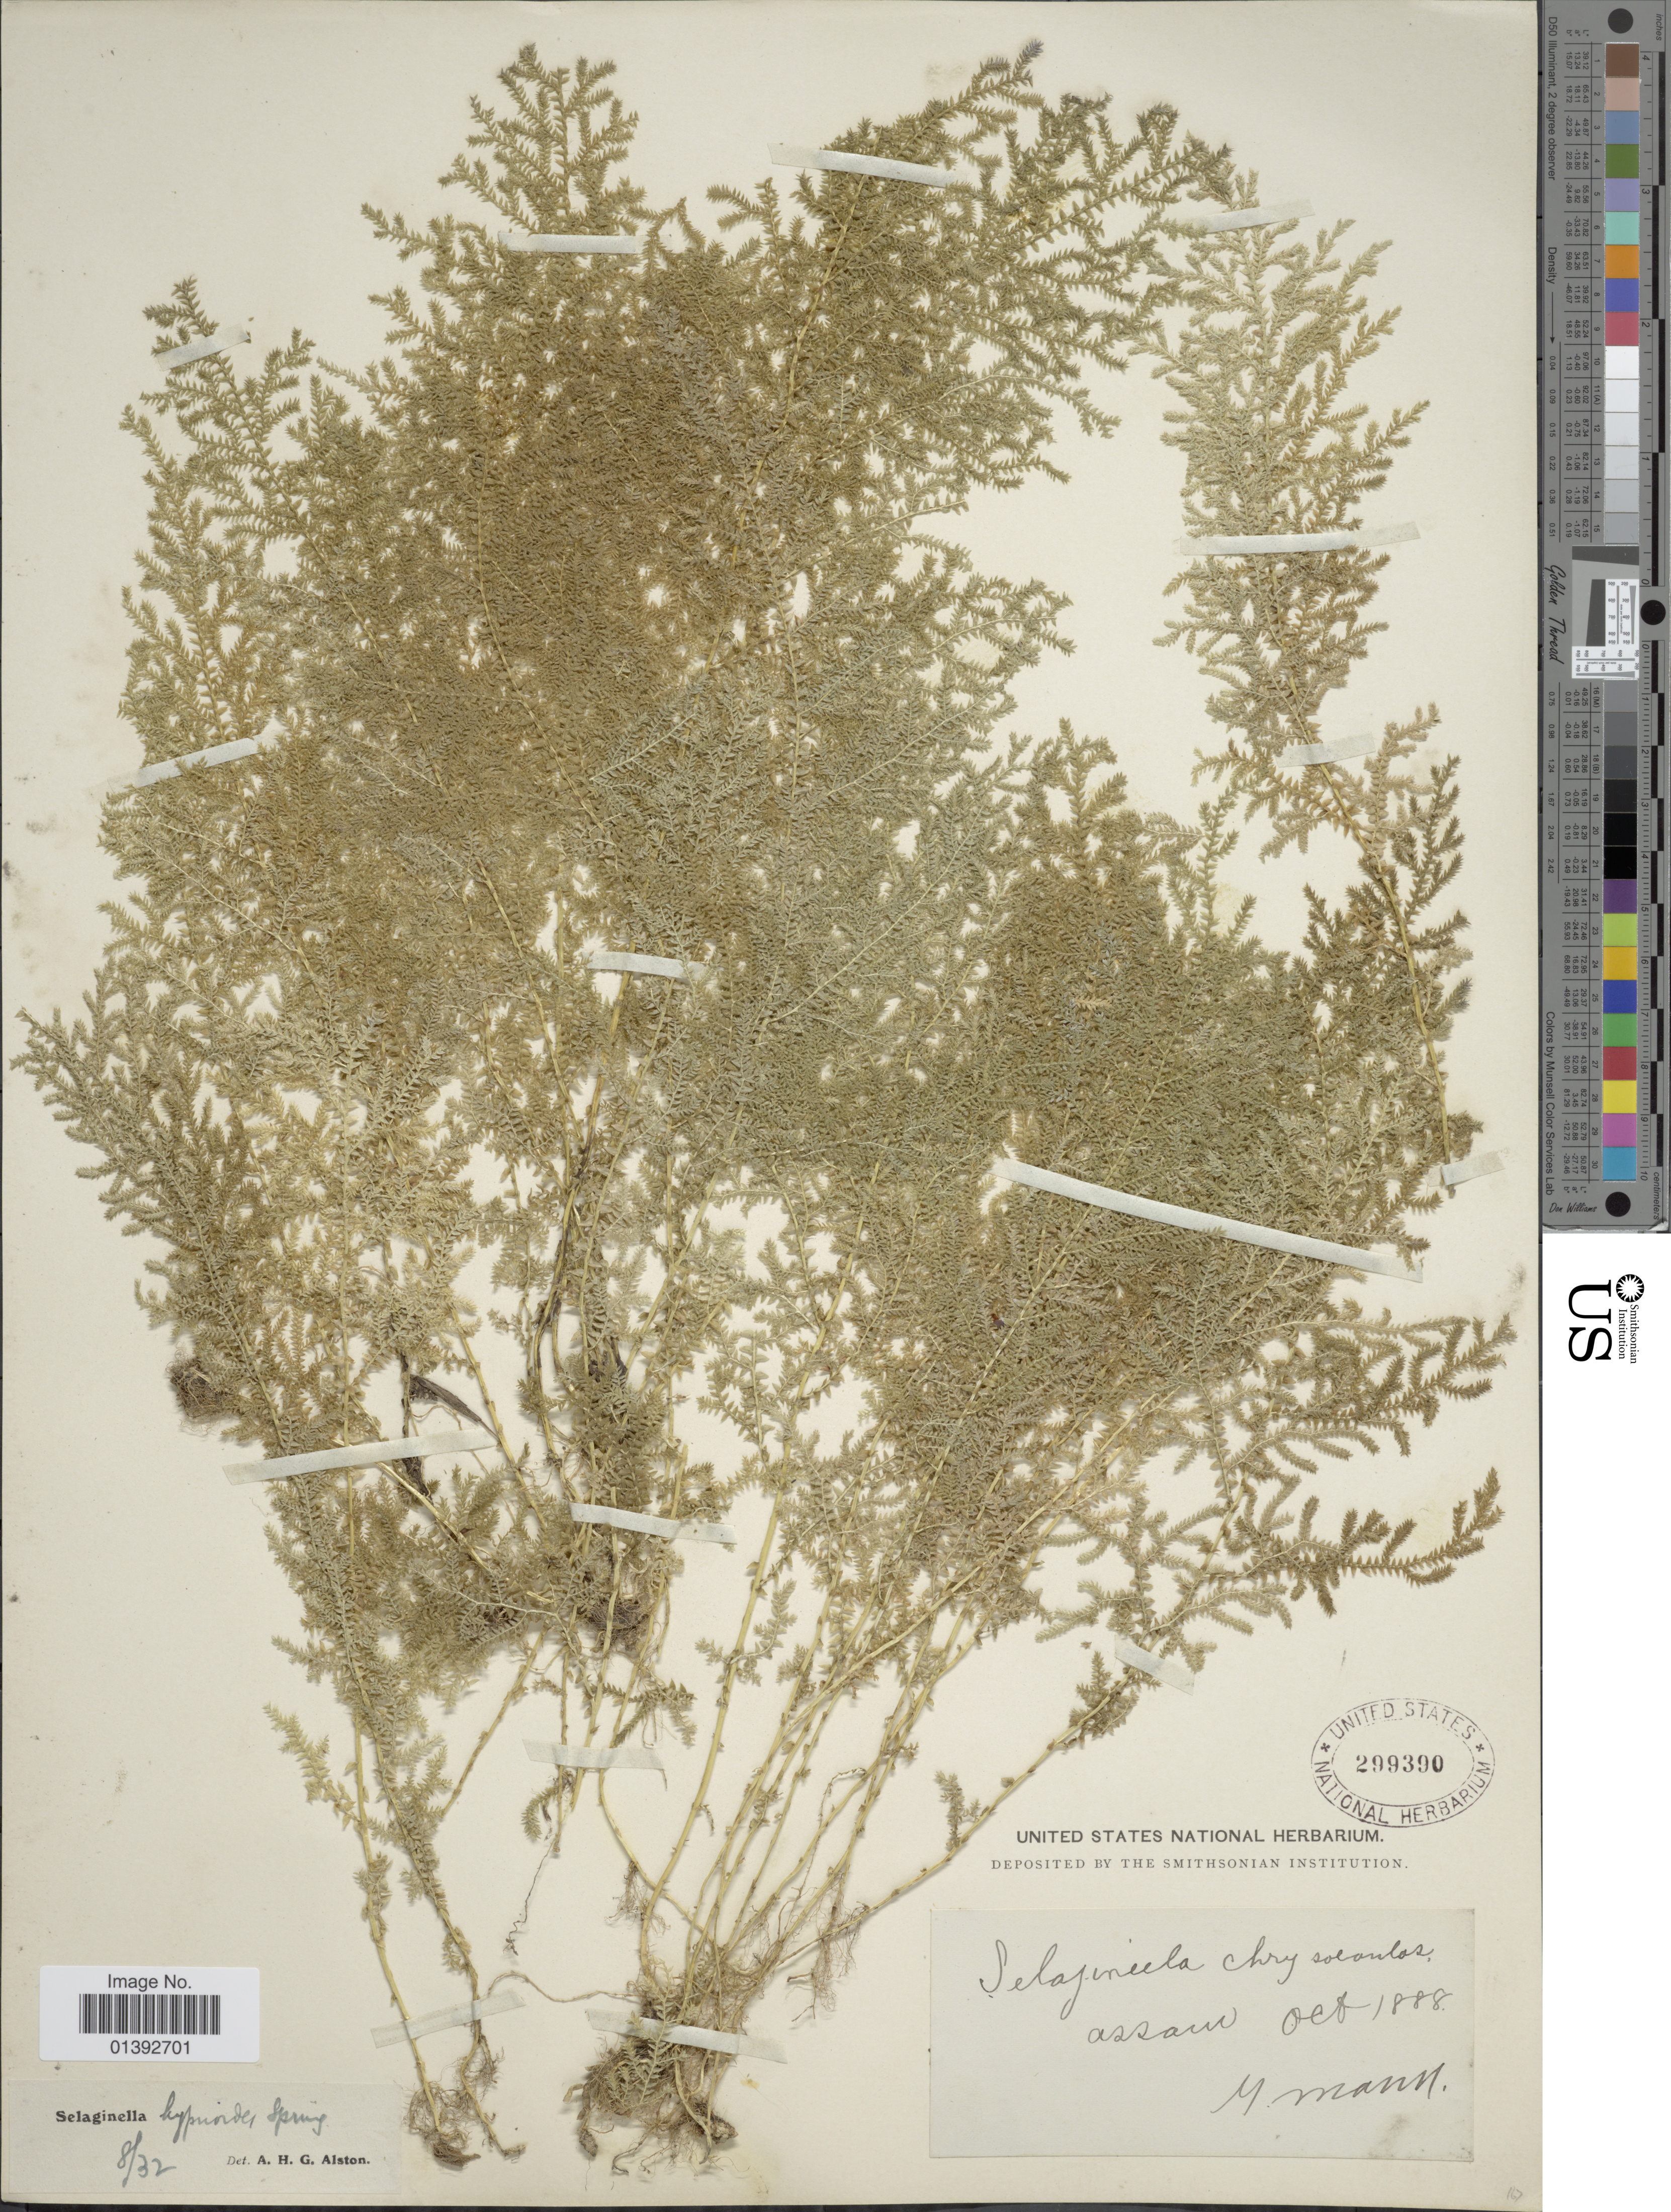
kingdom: Plantae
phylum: Tracheophyta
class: Lycopodiopsida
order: Selaginellales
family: Selaginellaceae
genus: Selaginella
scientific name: Selaginella chrysocaulos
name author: (Hook. & Grev.) Spring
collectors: G. Mann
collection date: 1888-10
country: India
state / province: Assam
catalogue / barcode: US 299390